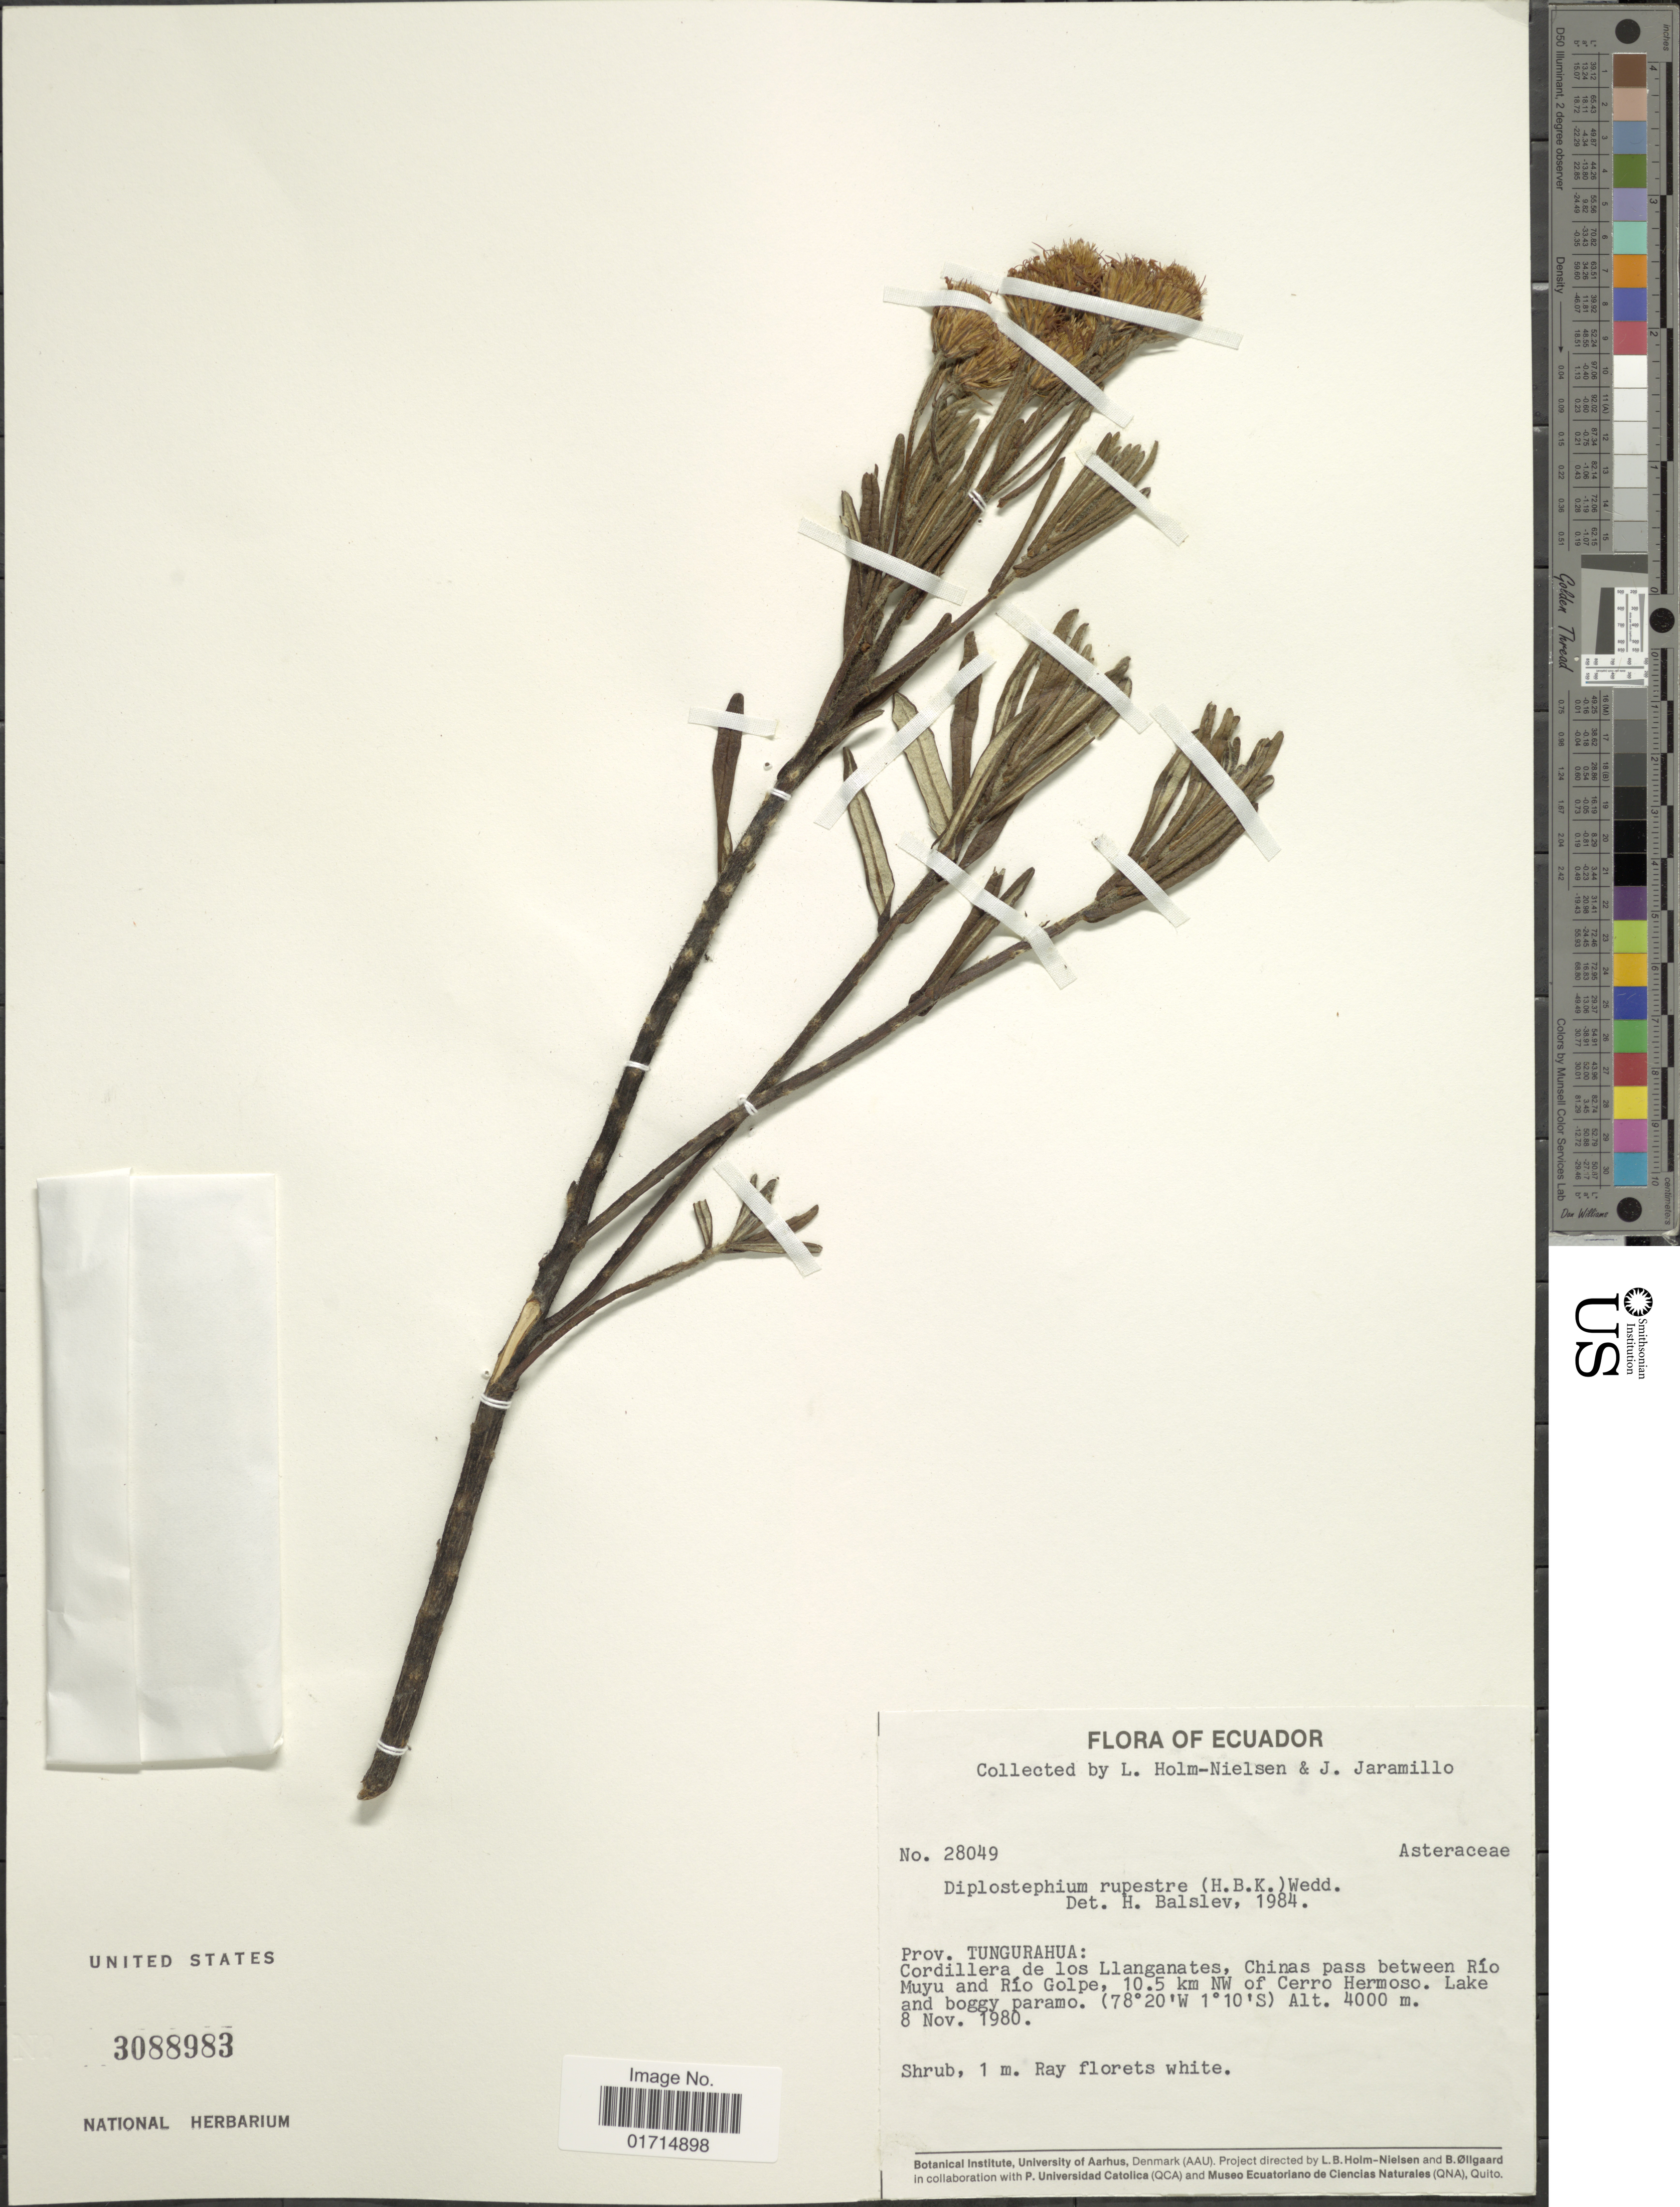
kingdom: Plantae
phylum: Tracheophyta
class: Magnoliopsida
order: Asterales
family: Asteraceae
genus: Diplostephium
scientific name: Diplostephium rupestre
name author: (Kunth) Wedd.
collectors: L. B. Holm-Nielsen & J. Jaramillo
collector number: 28049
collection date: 1980-11-08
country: Ecuador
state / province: Tungurahua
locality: Prov. Tungurahua: Cordillera de los Llanganates, Chinas pass between Rio Muyu and Rio Golp, 10.5 km NW of Cerro Hermoso. Lake and boggy paramo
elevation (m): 4000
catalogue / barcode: US 3088983